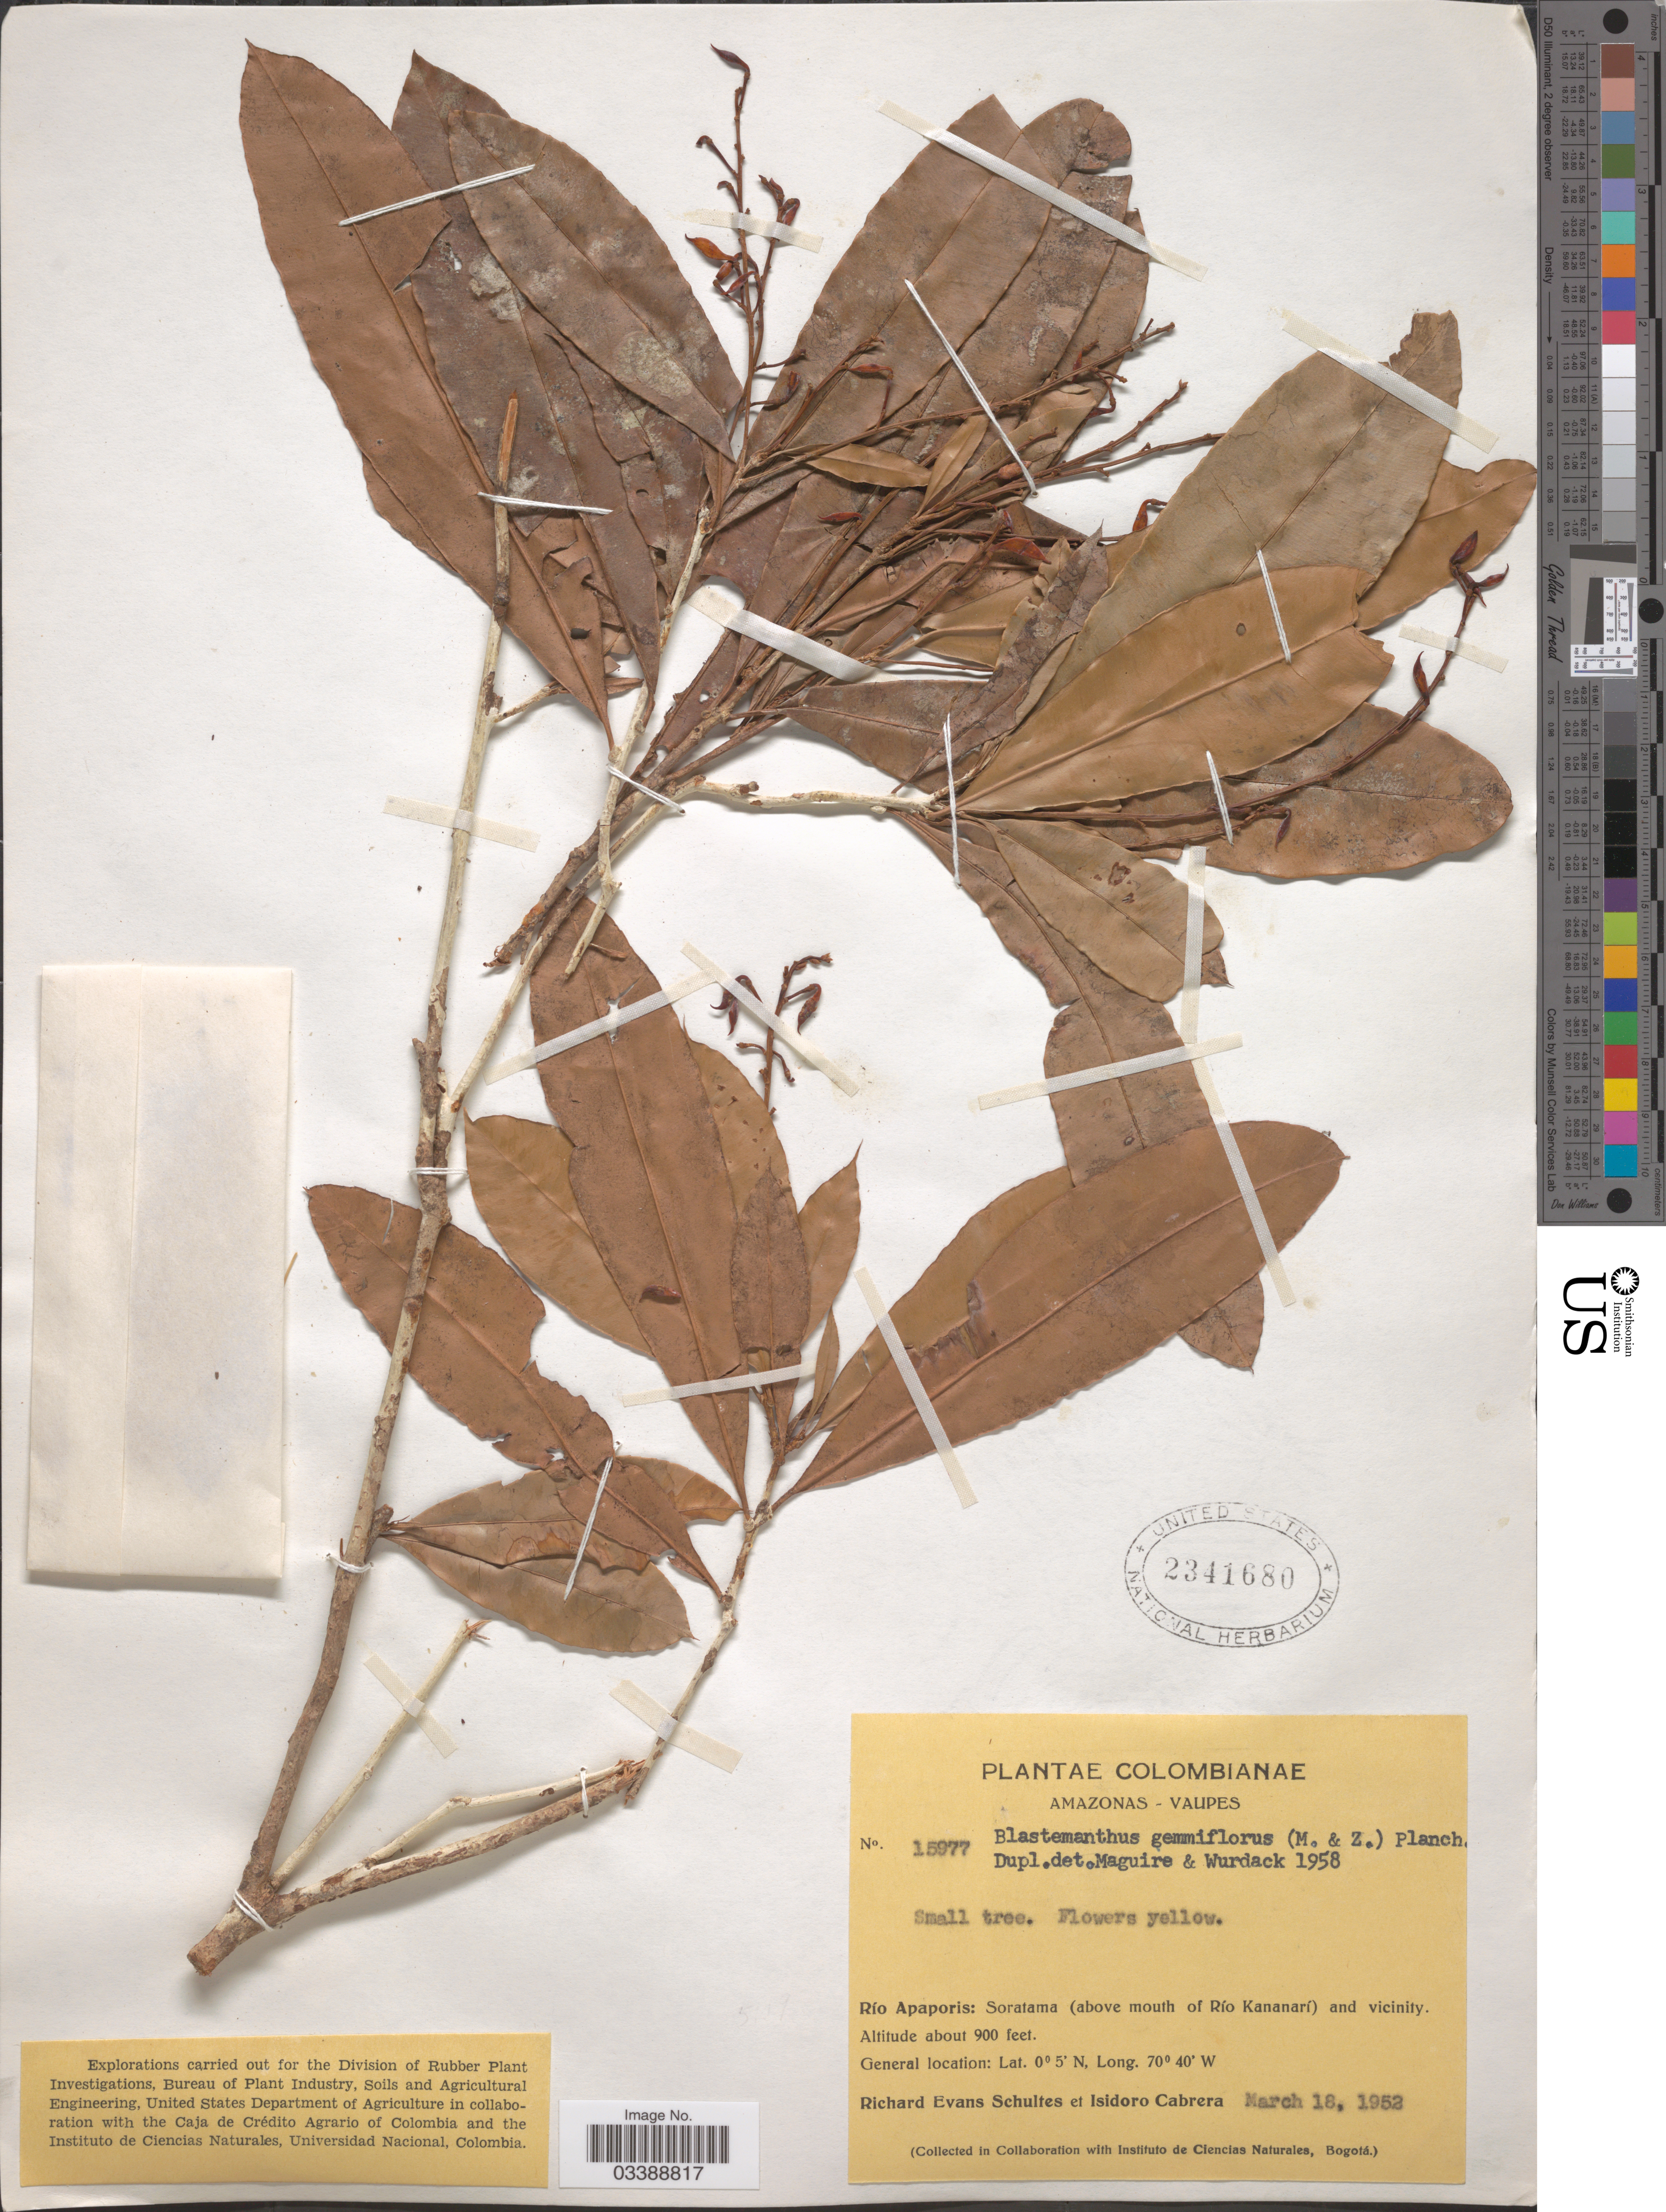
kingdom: Plantae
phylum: Tracheophyta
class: Magnoliopsida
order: Malpighiales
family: Ochnaceae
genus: Blastemanthus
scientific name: Blastemanthus gemmiflorus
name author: (Mart.) Planch.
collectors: R. E. Schultes & I. Cabrera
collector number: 15977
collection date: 1952-03-18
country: Colombia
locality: Amazonas - Vaupes. Río Apaporis: Soratama (above mouth of Río Kananarí) and vicinity.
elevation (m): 274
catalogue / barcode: US 2341680